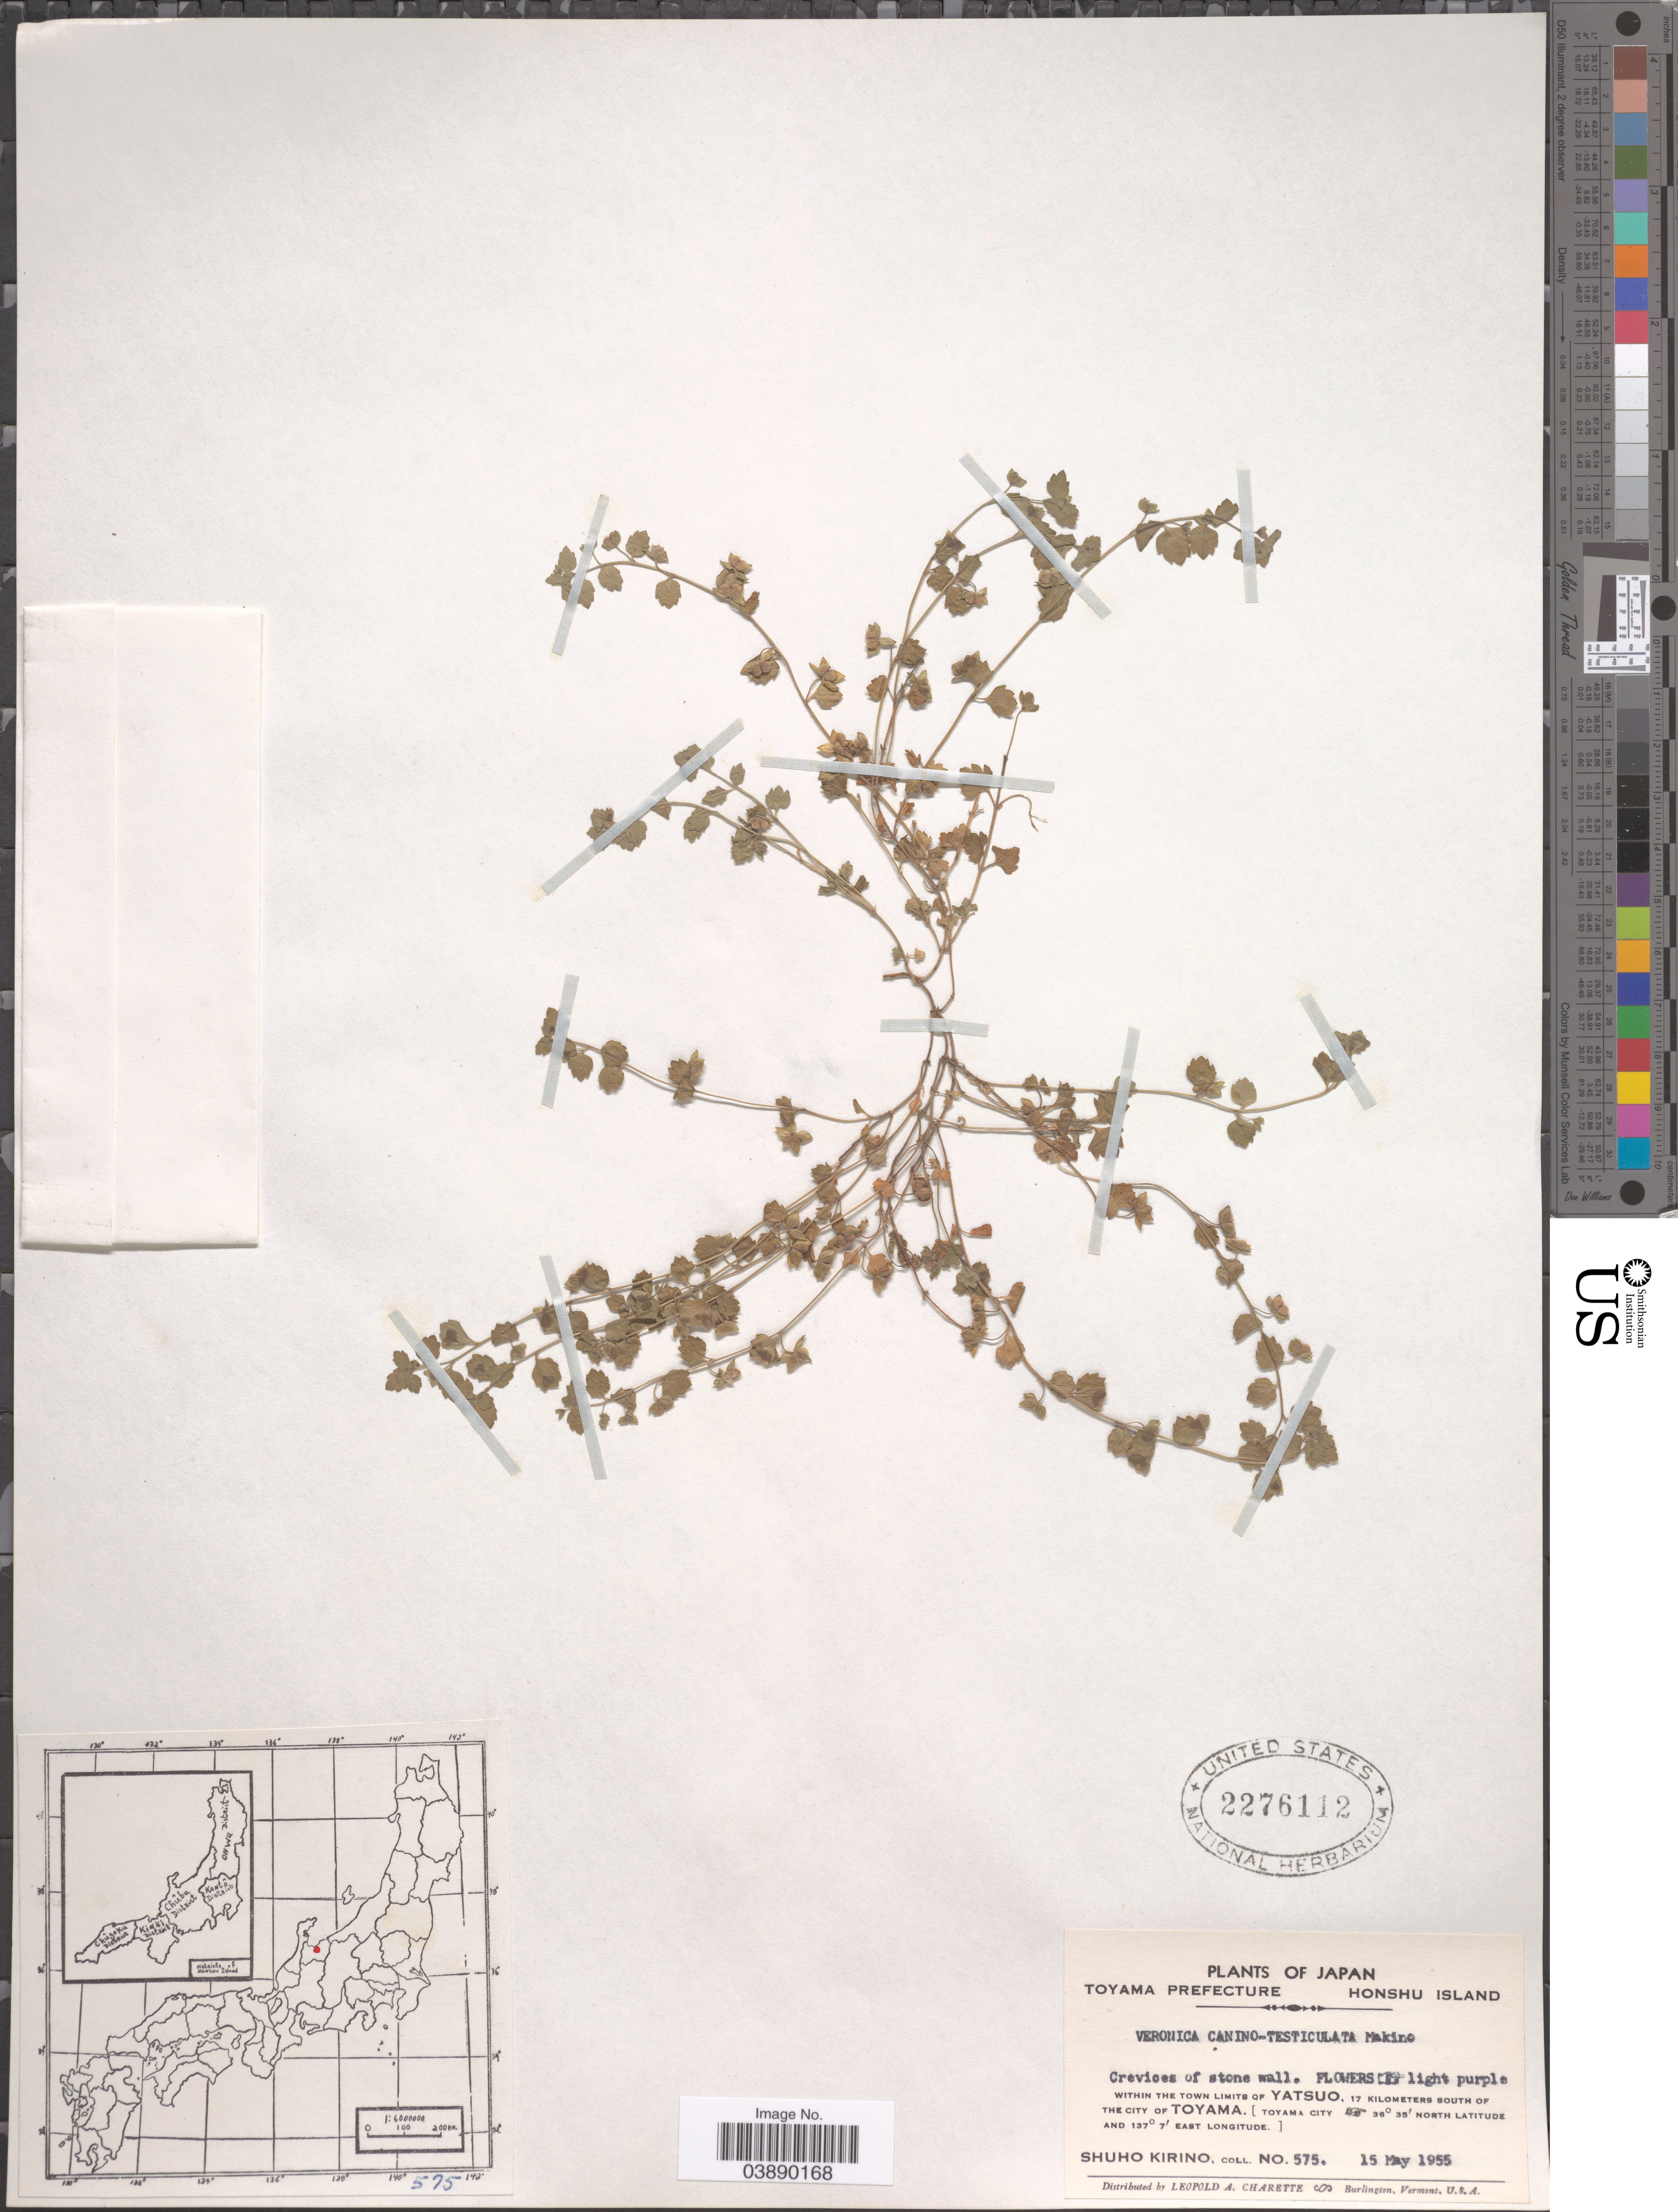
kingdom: Plantae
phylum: Tracheophyta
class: Magnoliopsida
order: Lamiales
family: Plantaginaceae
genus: Veronica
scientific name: Veronica didyma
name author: Ten.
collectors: S. Kirino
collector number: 575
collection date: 1955-05-15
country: Japan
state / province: Toyama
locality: Toyama Prefecture. Honshu Island. Within the town limits of Yatsuo, 17 kilometers south of the city of Toyama [ Toyama city].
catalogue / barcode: US 2276112